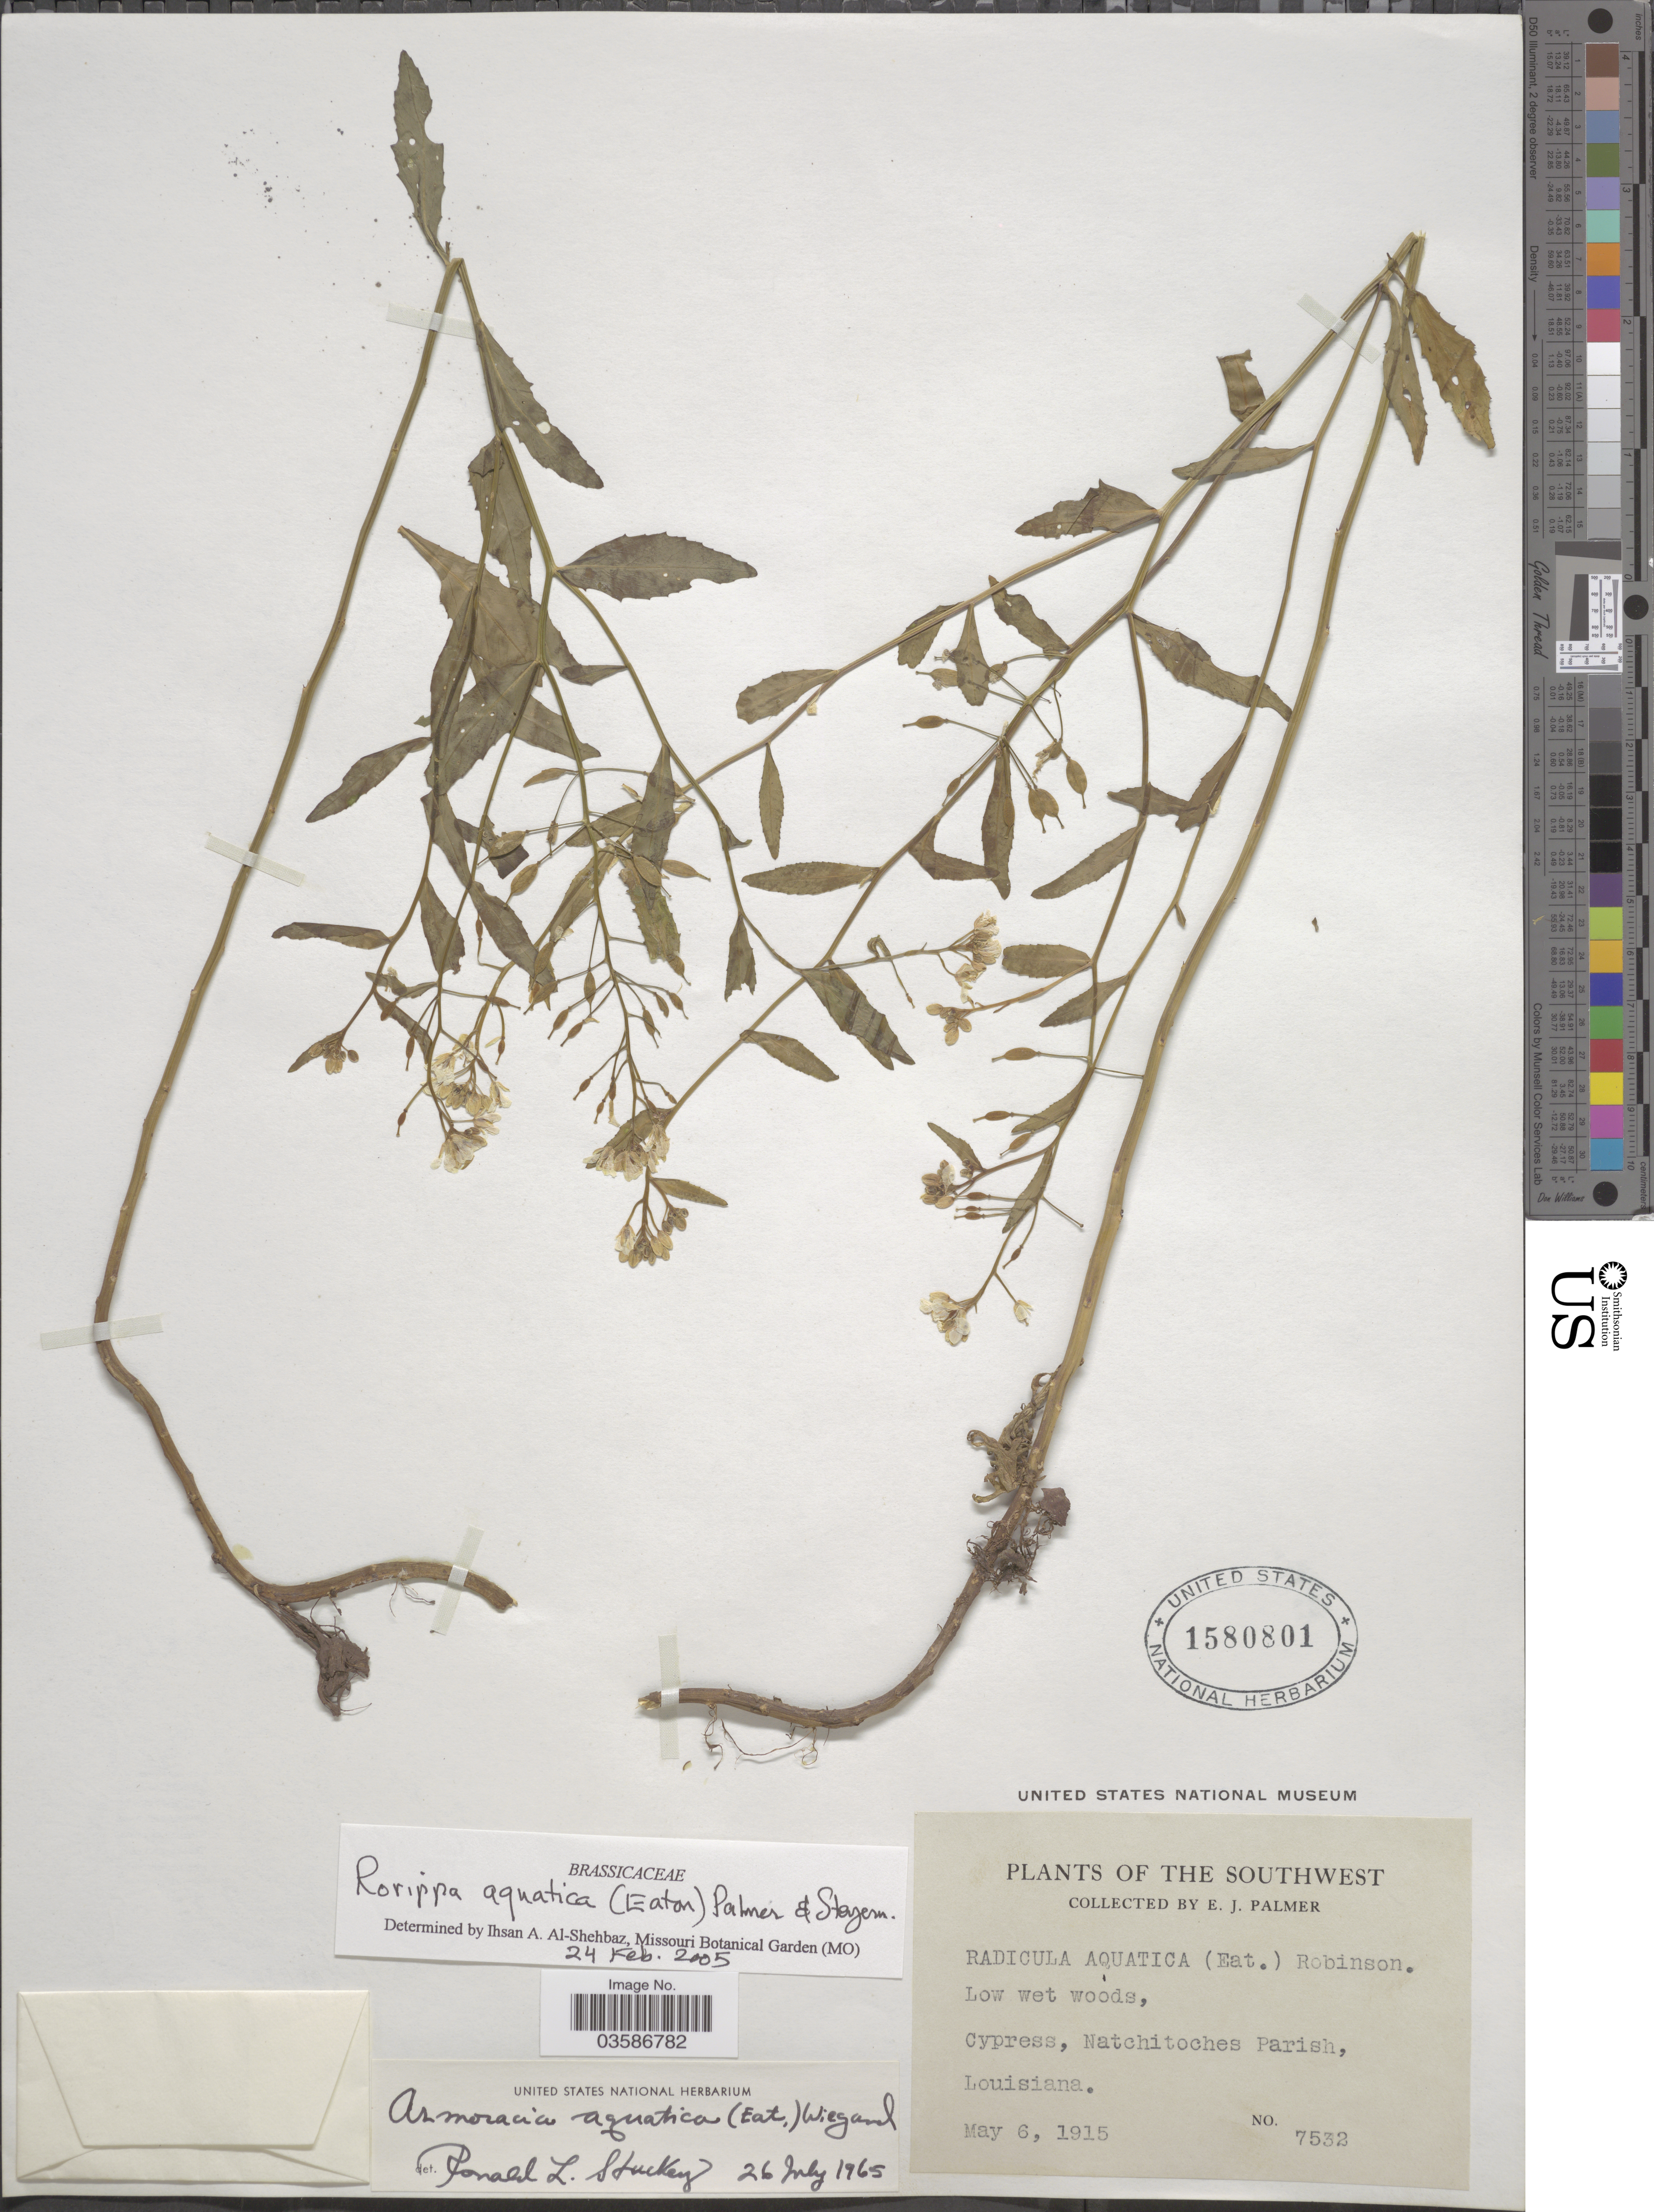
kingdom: Plantae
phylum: Tracheophyta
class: Magnoliopsida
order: Brassicales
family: Brassicaceae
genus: Rorippa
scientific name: Rorippa aquatica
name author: (Eaton) E.J. Palmer & Steyerm.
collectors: E. J. Palmer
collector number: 7532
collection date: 1915-05-06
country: United States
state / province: Louisiana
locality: The Southwest. Cypress, Natchitoches Parish.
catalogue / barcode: US 1580801